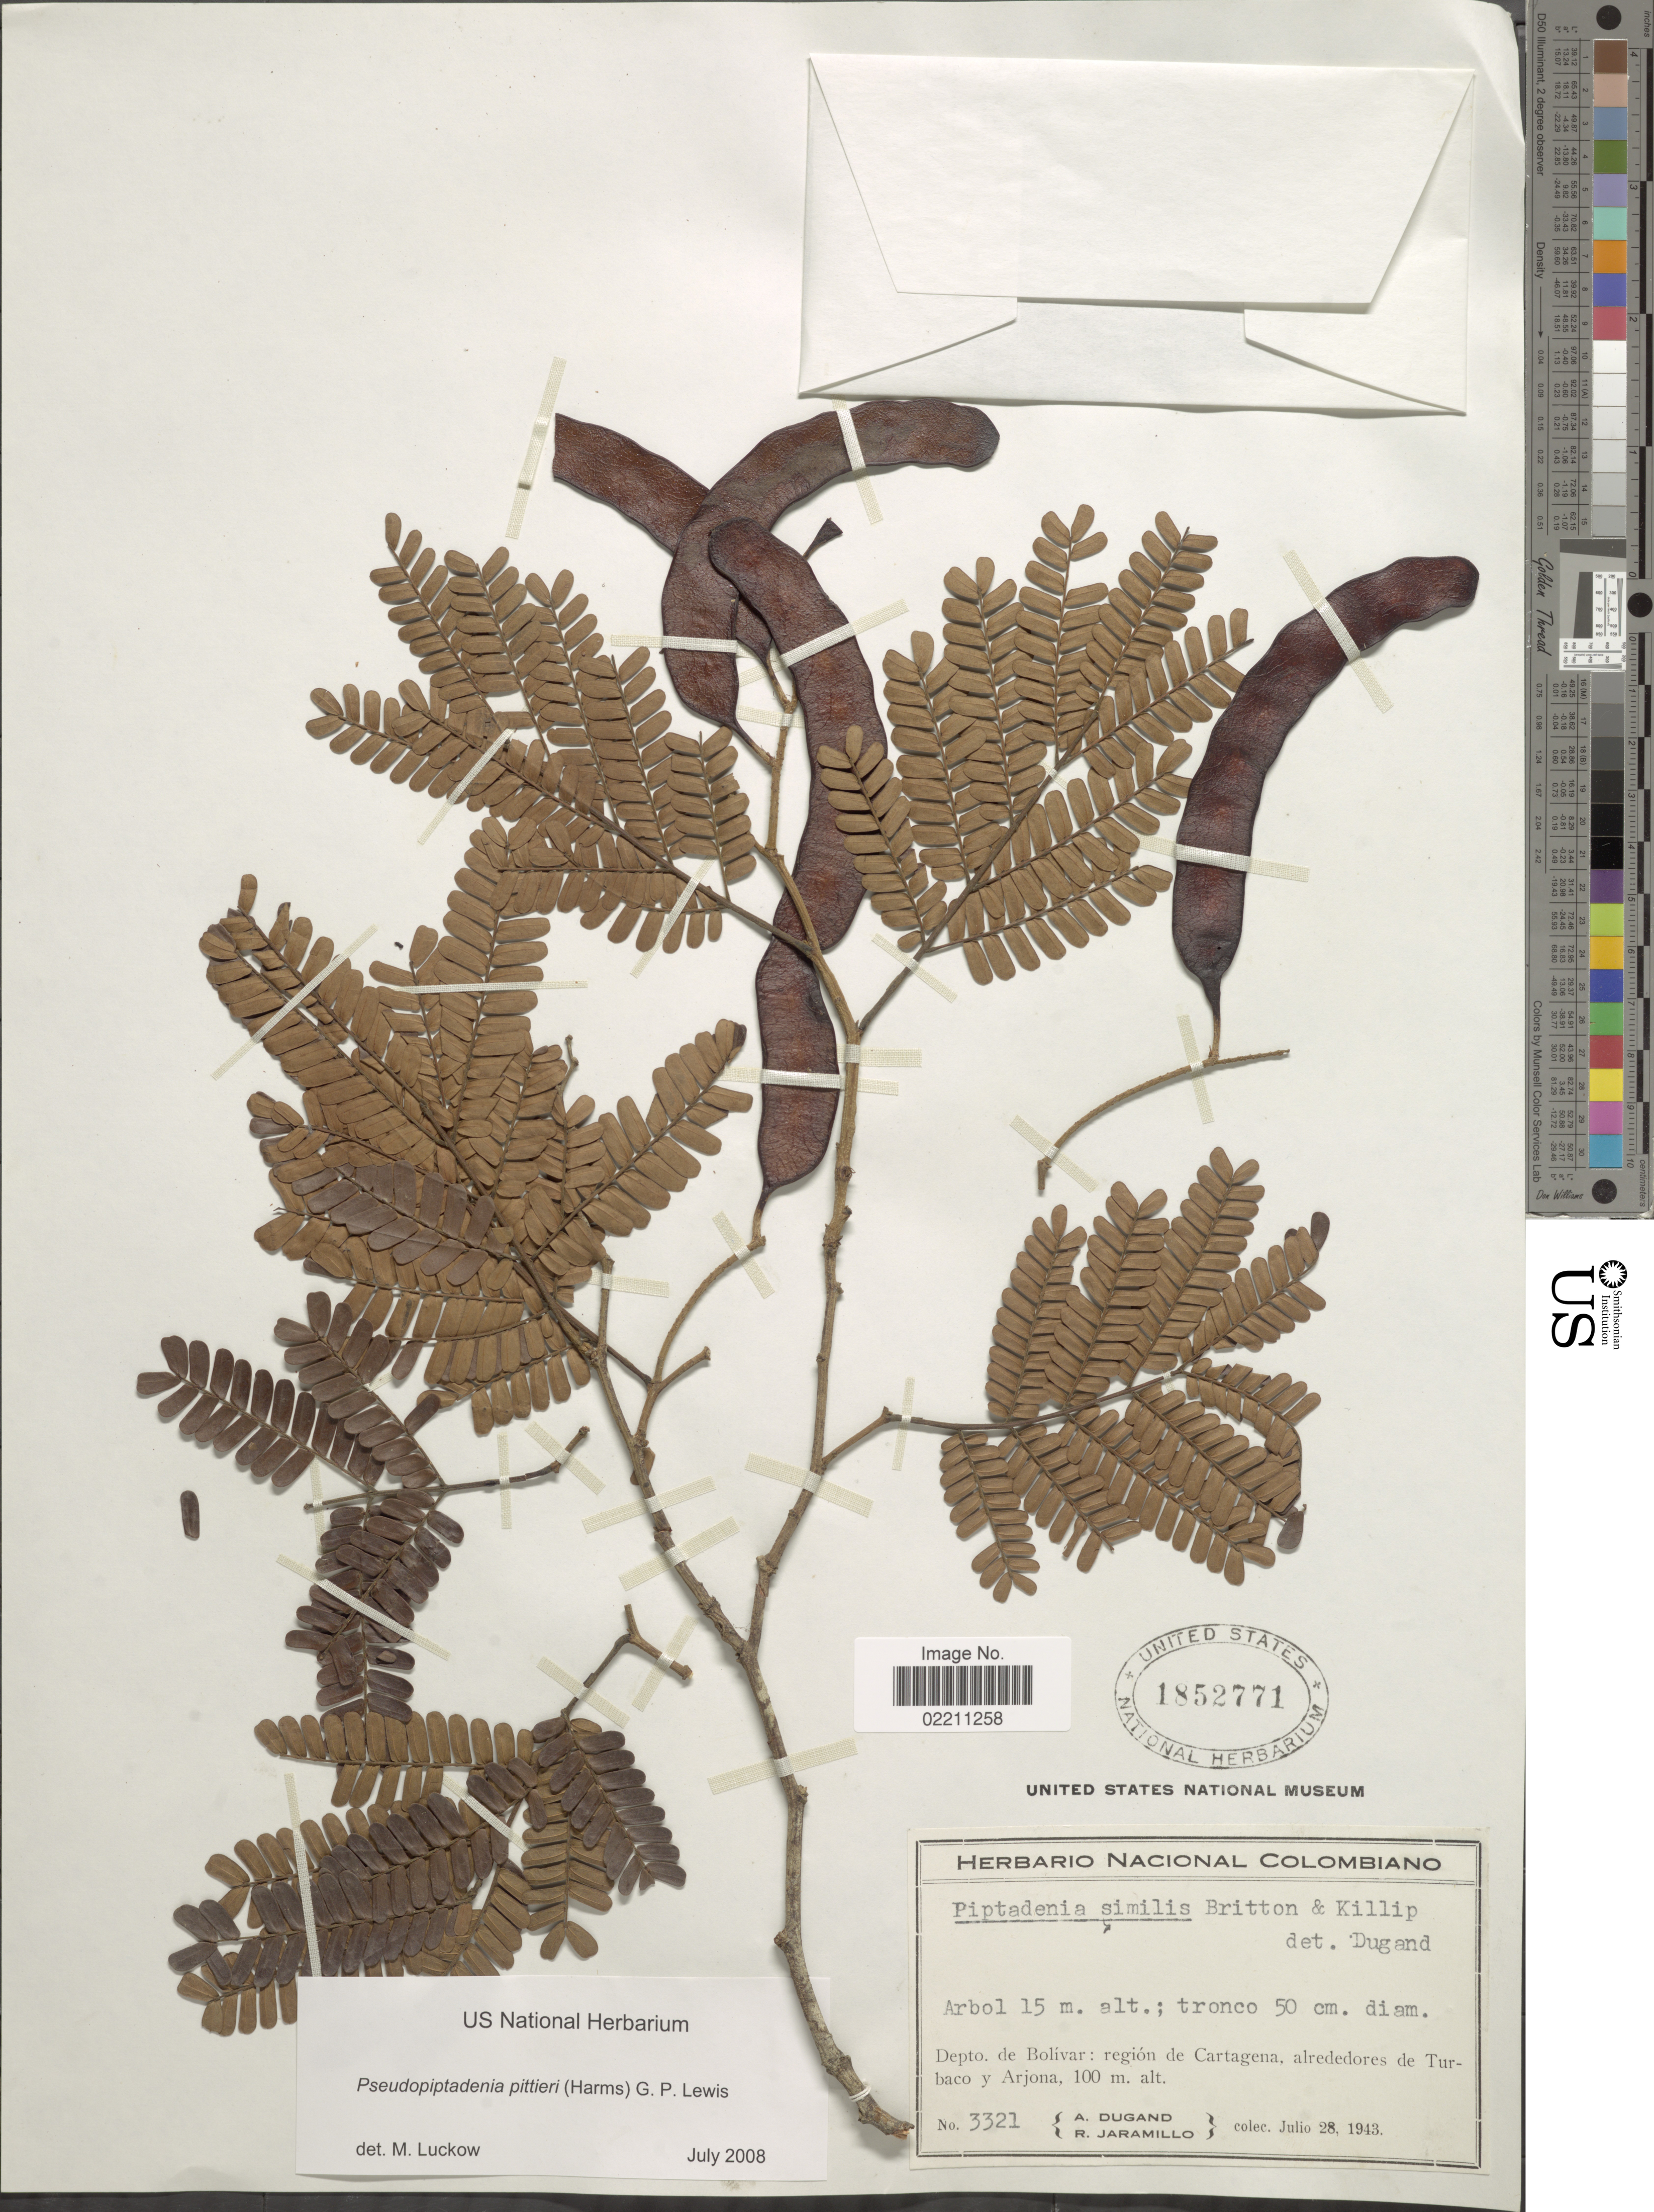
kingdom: Plantae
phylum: Tracheophyta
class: Magnoliopsida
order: Fabales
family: Fabaceae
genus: Marlimorimia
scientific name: Marlimorimia pittieri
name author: (Harms) L.P. Queiroz & L.M. Borges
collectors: A. Dugand & R. Jaramillo M.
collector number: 3321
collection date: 1943-07-28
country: Colombia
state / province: Bolívar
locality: Depto. de Bolivar: regio de Cartagena, alrededores de Turbaco y Arjona.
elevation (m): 100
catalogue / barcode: US 1852771